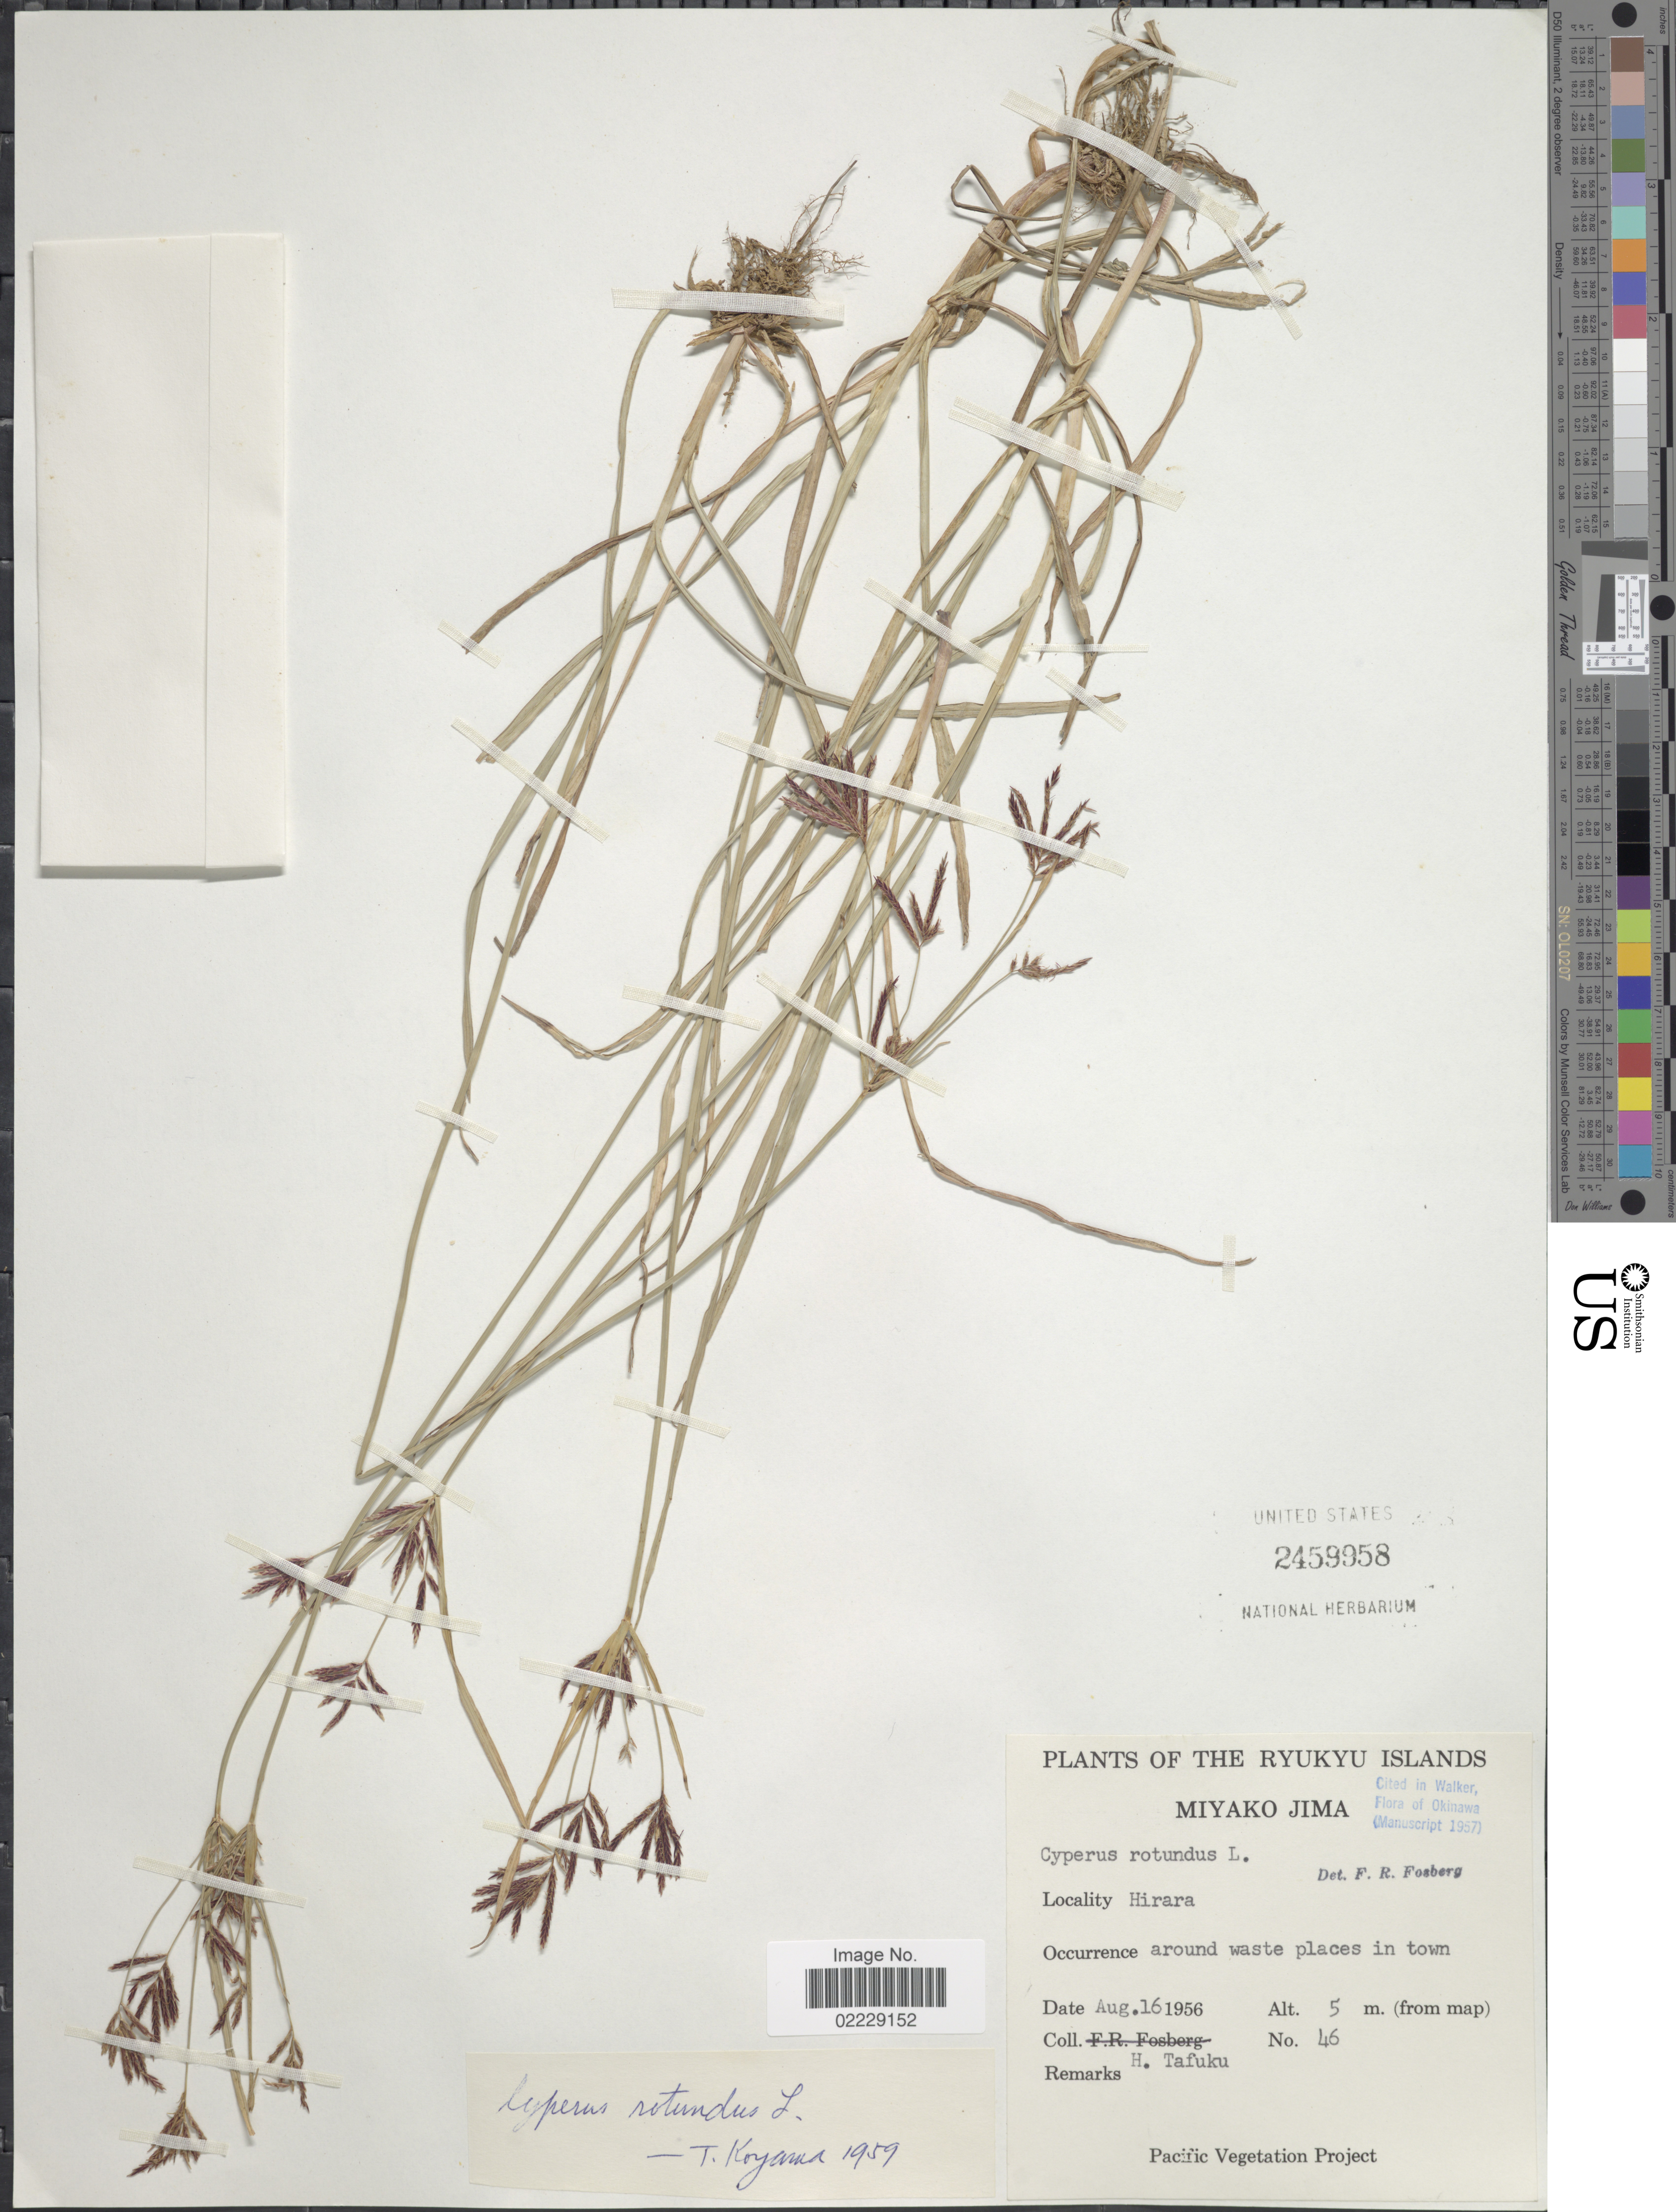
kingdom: Plantae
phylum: Tracheophyta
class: Liliopsida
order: Poales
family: Cyperaceae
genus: Cyperus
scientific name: Cyperus rotundus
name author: L.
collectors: H. Tafuku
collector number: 46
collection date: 1956-08-16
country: Japan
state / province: Okinawa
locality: The Ryukyu Islands, Miyako Jima, Hirara, around waste places in town.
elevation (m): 5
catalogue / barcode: US 2459958